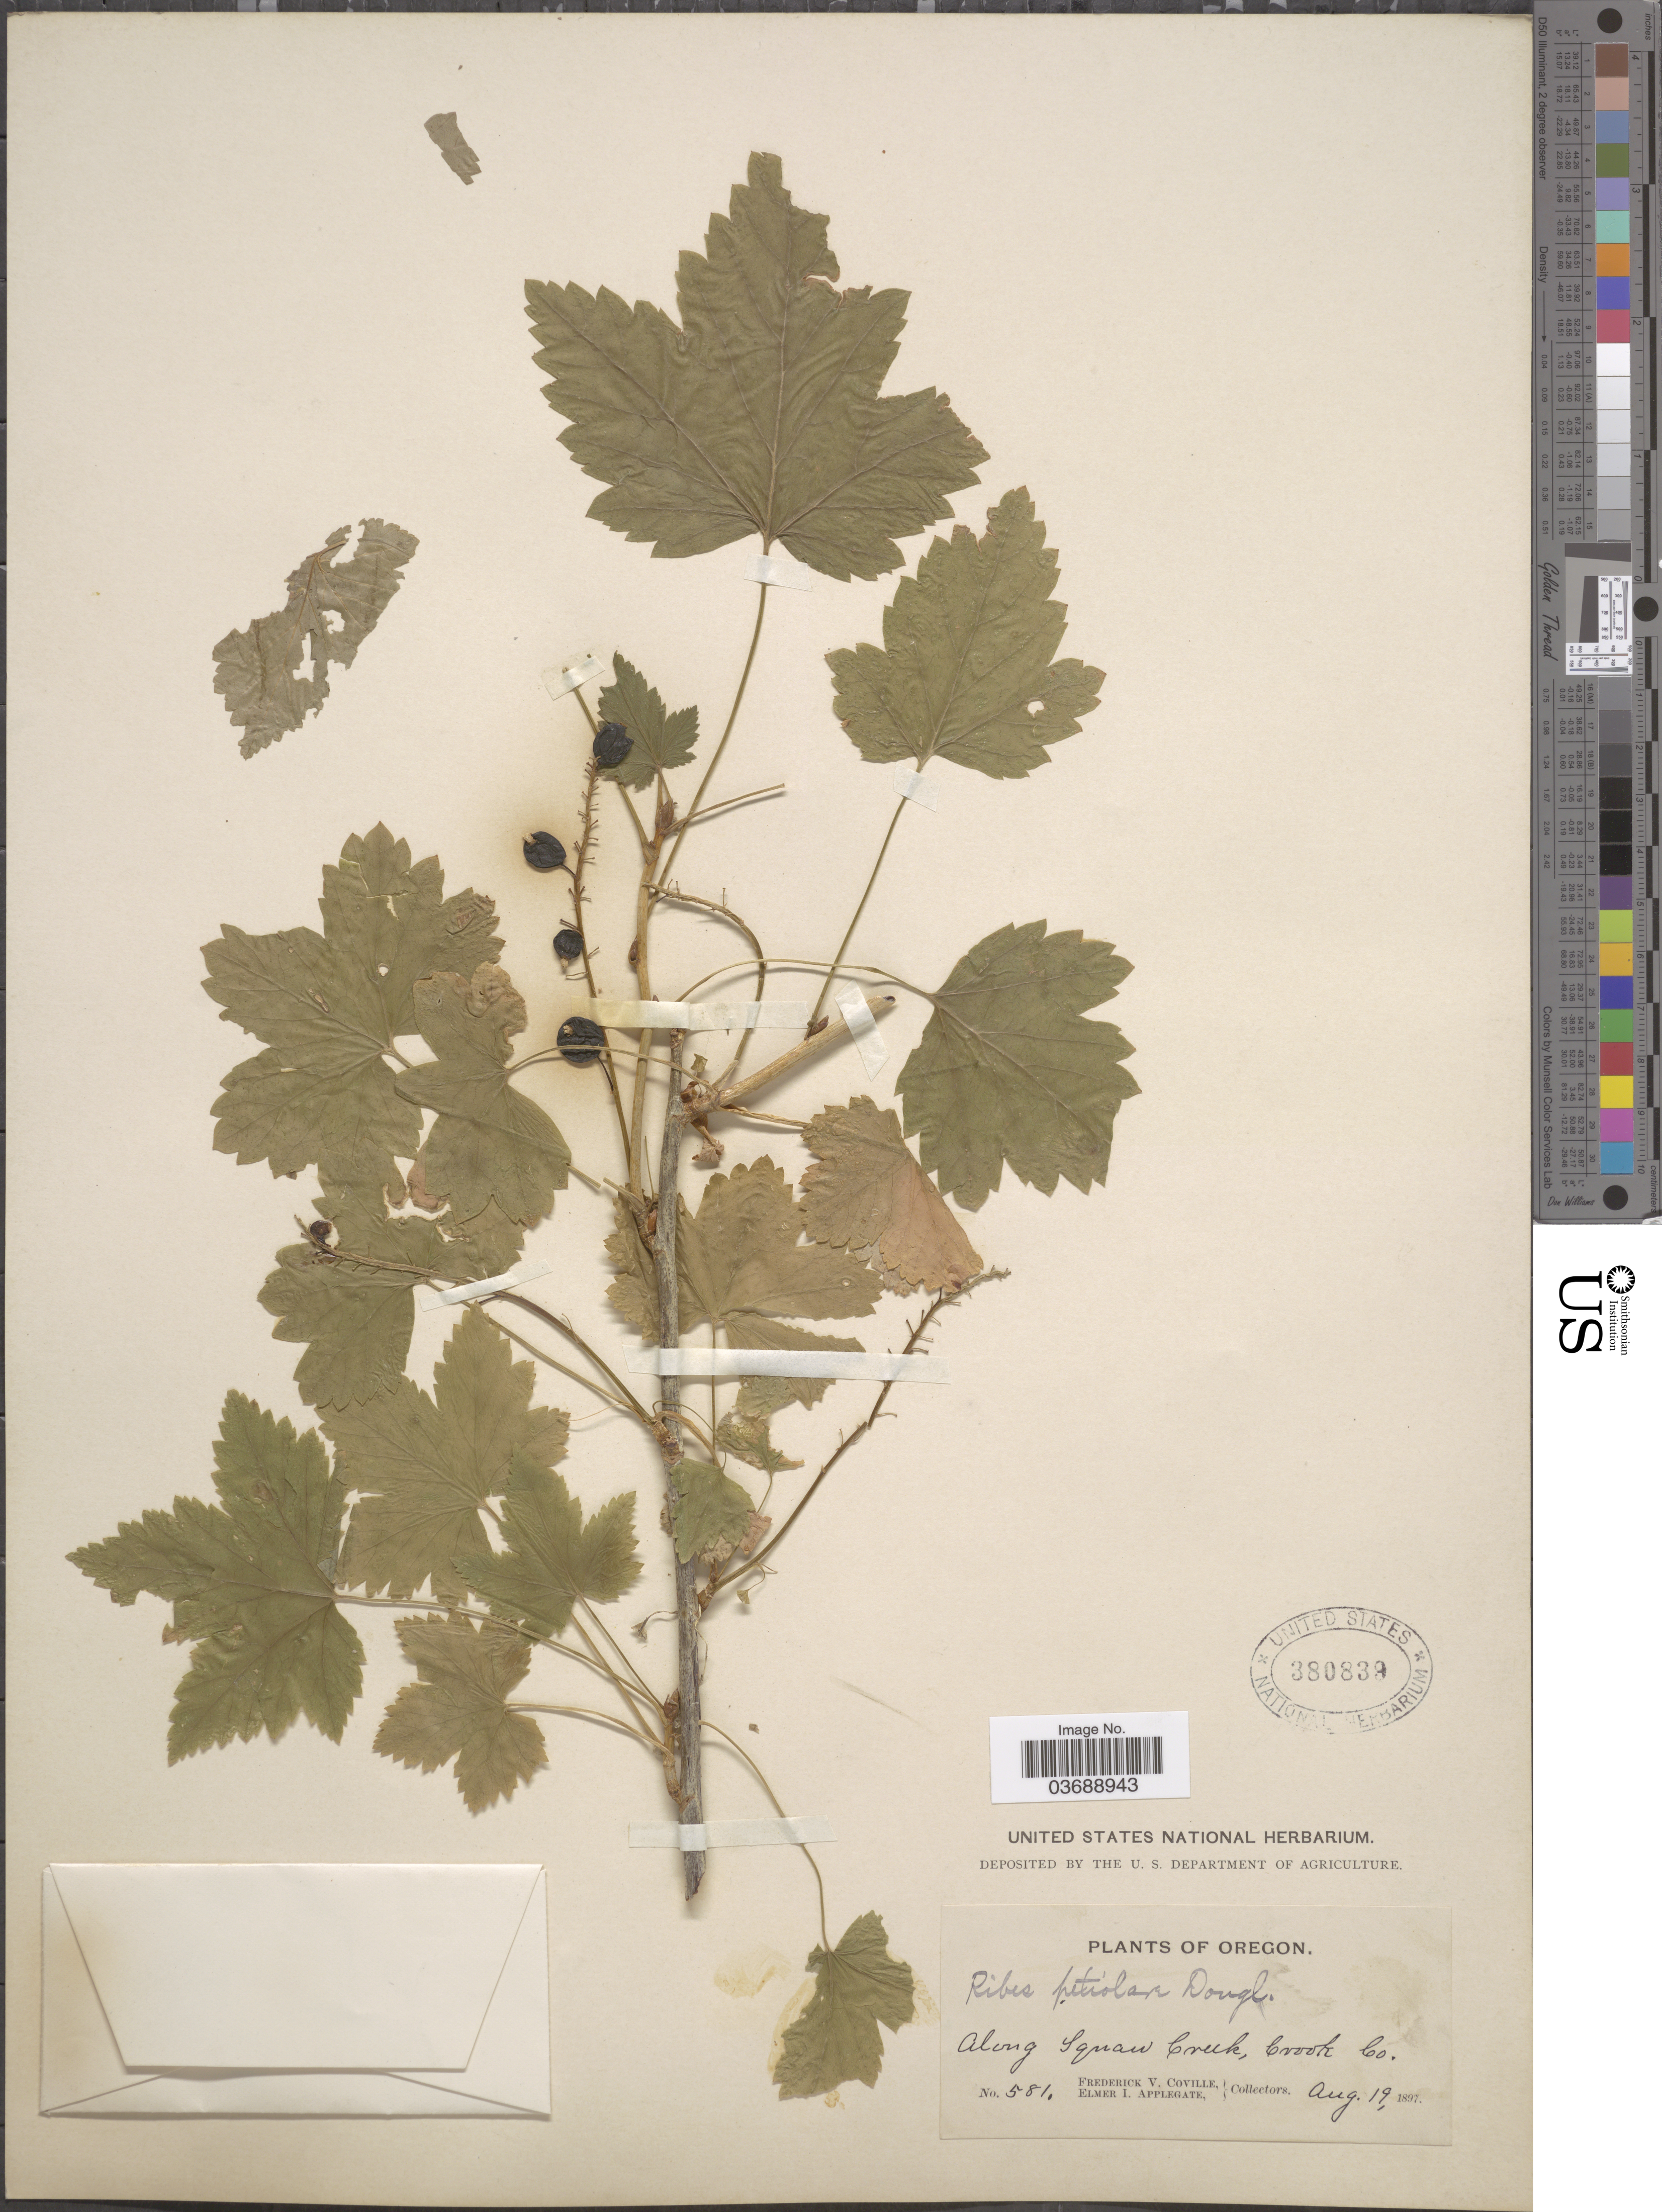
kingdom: Plantae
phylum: Tracheophyta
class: Magnoliopsida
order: Saxifragales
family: Grossulariaceae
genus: Ribes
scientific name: Ribes petiolare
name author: Douglas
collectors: F. V. Coville & E. I. Applegate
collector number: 581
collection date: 1897-08-19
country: United States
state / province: Oregon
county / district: Crook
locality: Along Squaw Creek, Crook Co.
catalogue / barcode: US 380839